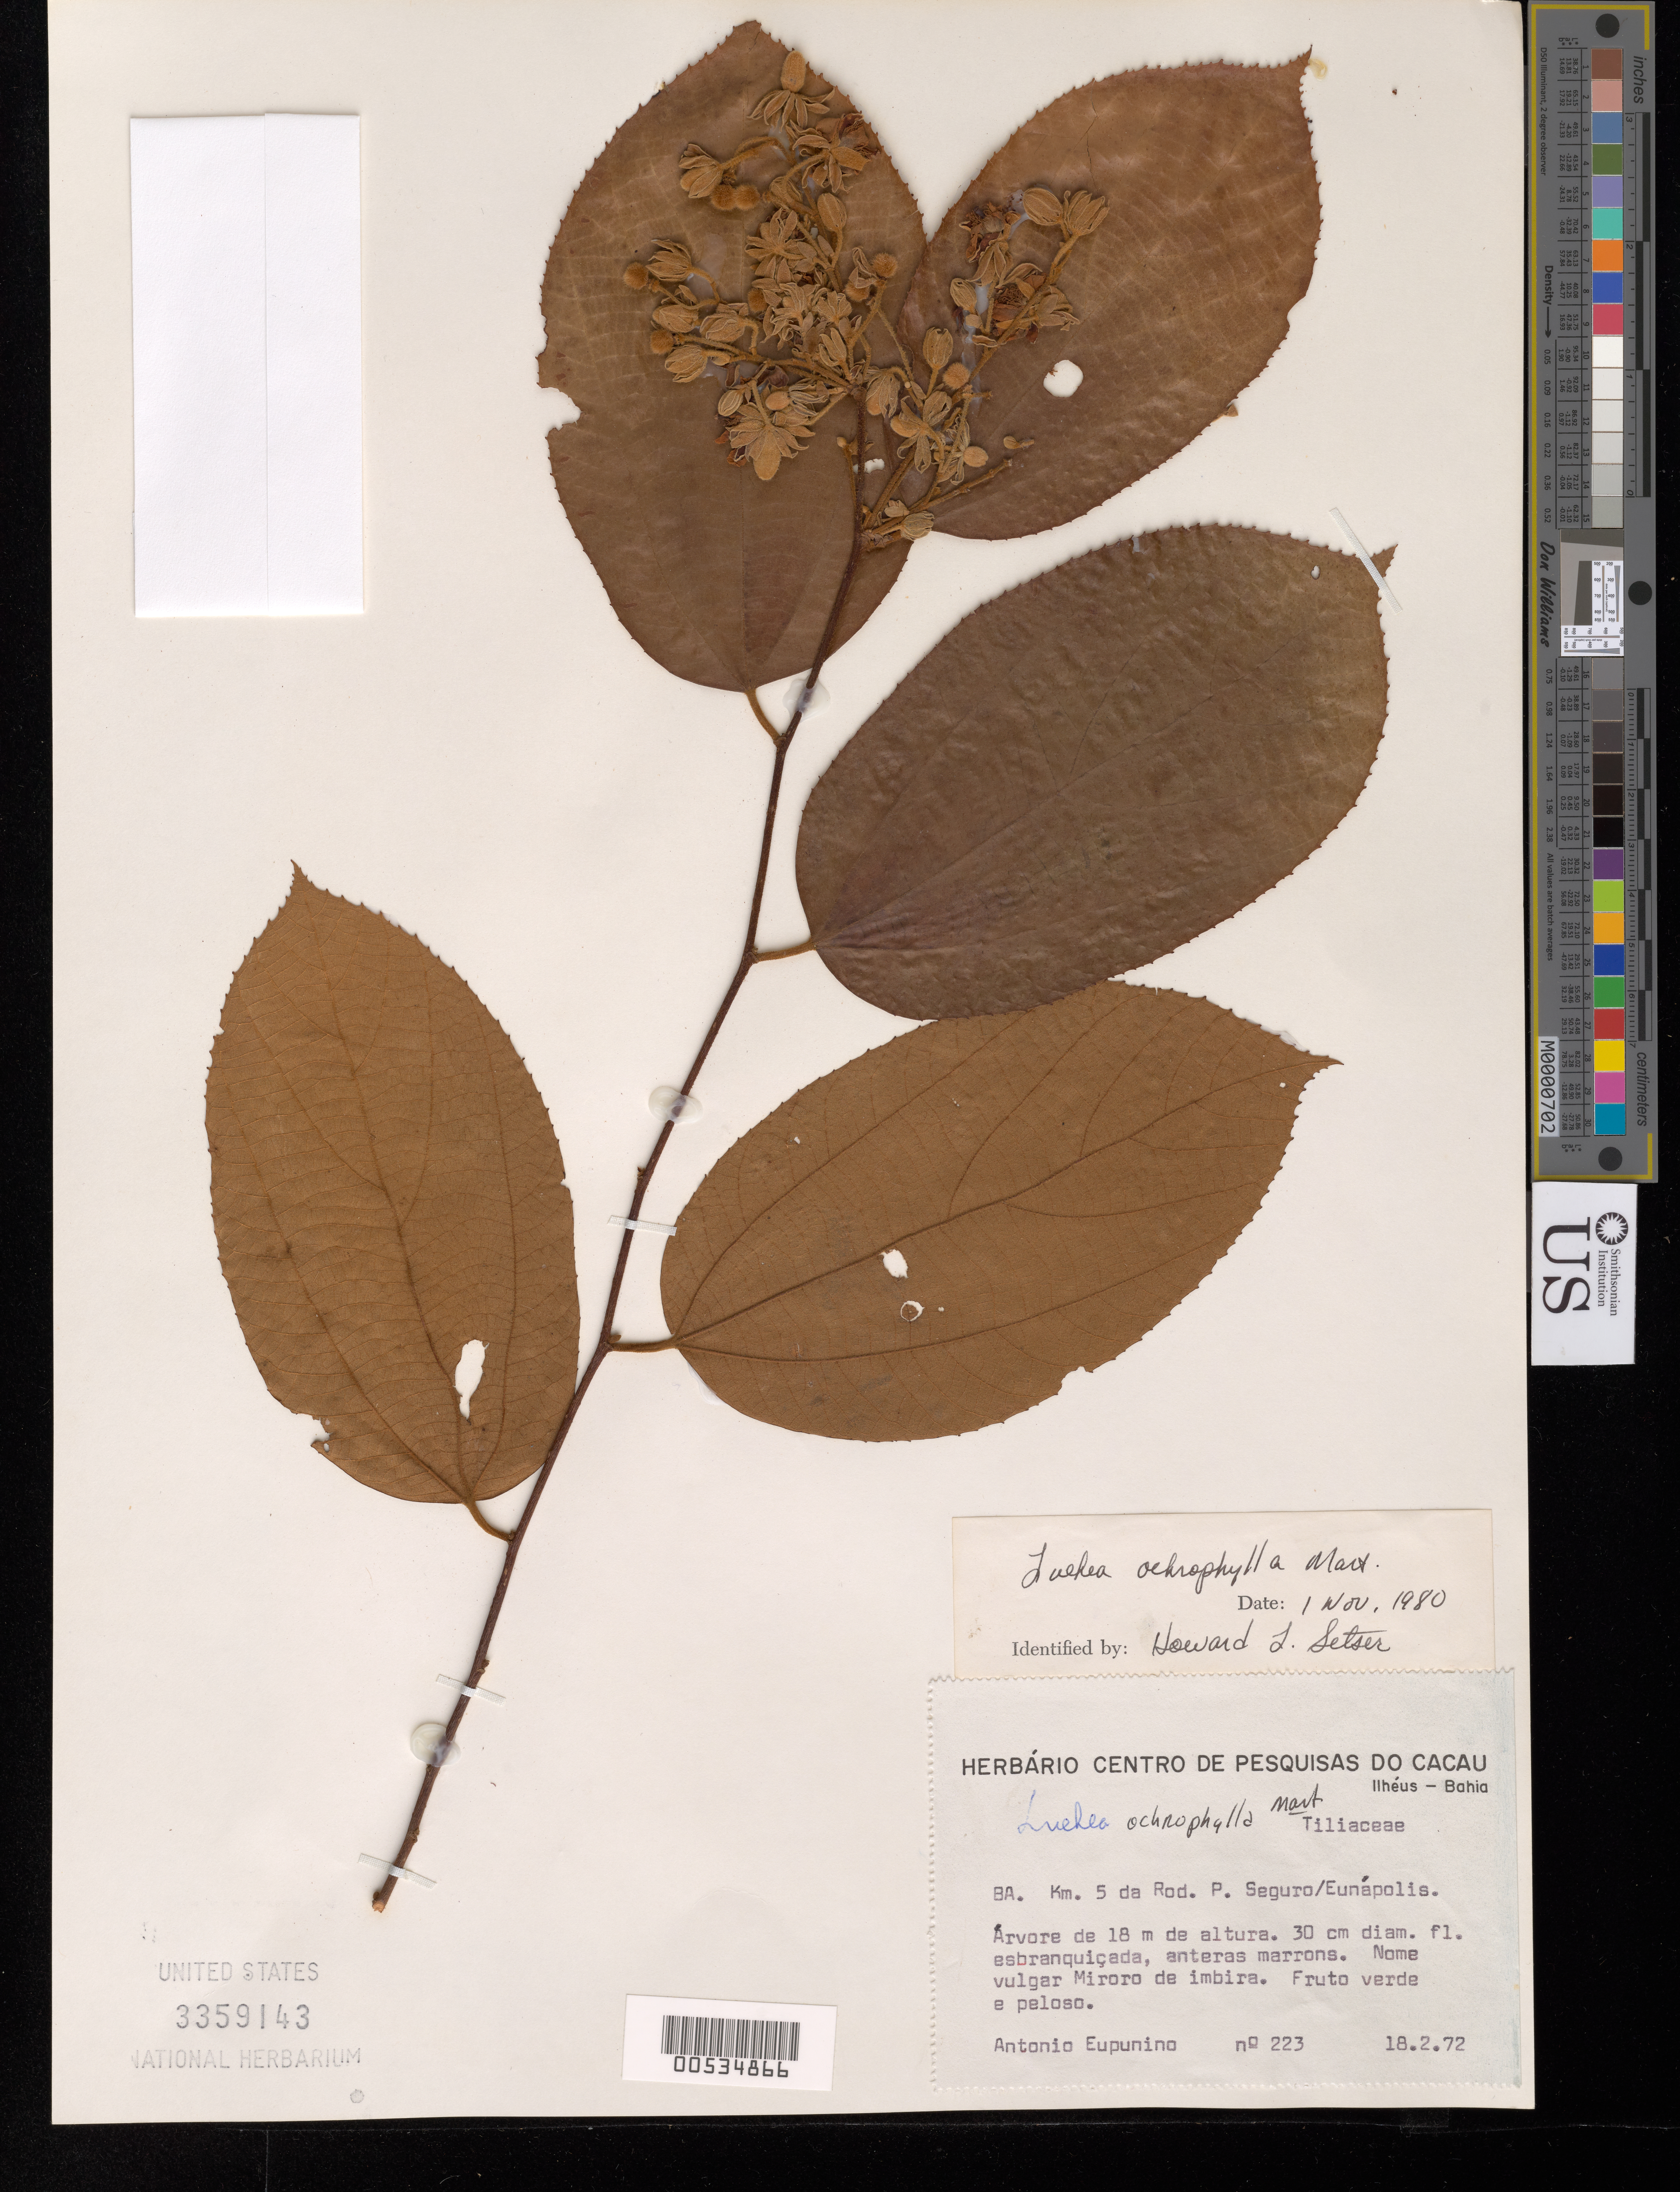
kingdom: Plantae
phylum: Tracheophyta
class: Magnoliopsida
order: Malvales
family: Malvaceae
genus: Luehea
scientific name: Luehea ochrophylla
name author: Mart.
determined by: Setser, H. L., (KY), University of Kentucky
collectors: A. Eupunino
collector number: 223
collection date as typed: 18 Feb 1972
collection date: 1972-02-18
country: Brazil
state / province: Bahia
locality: Km 5 da Rod. P. Seguro/Eunápolis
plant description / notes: Common name: Miroro de imbira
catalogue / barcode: US 3359143